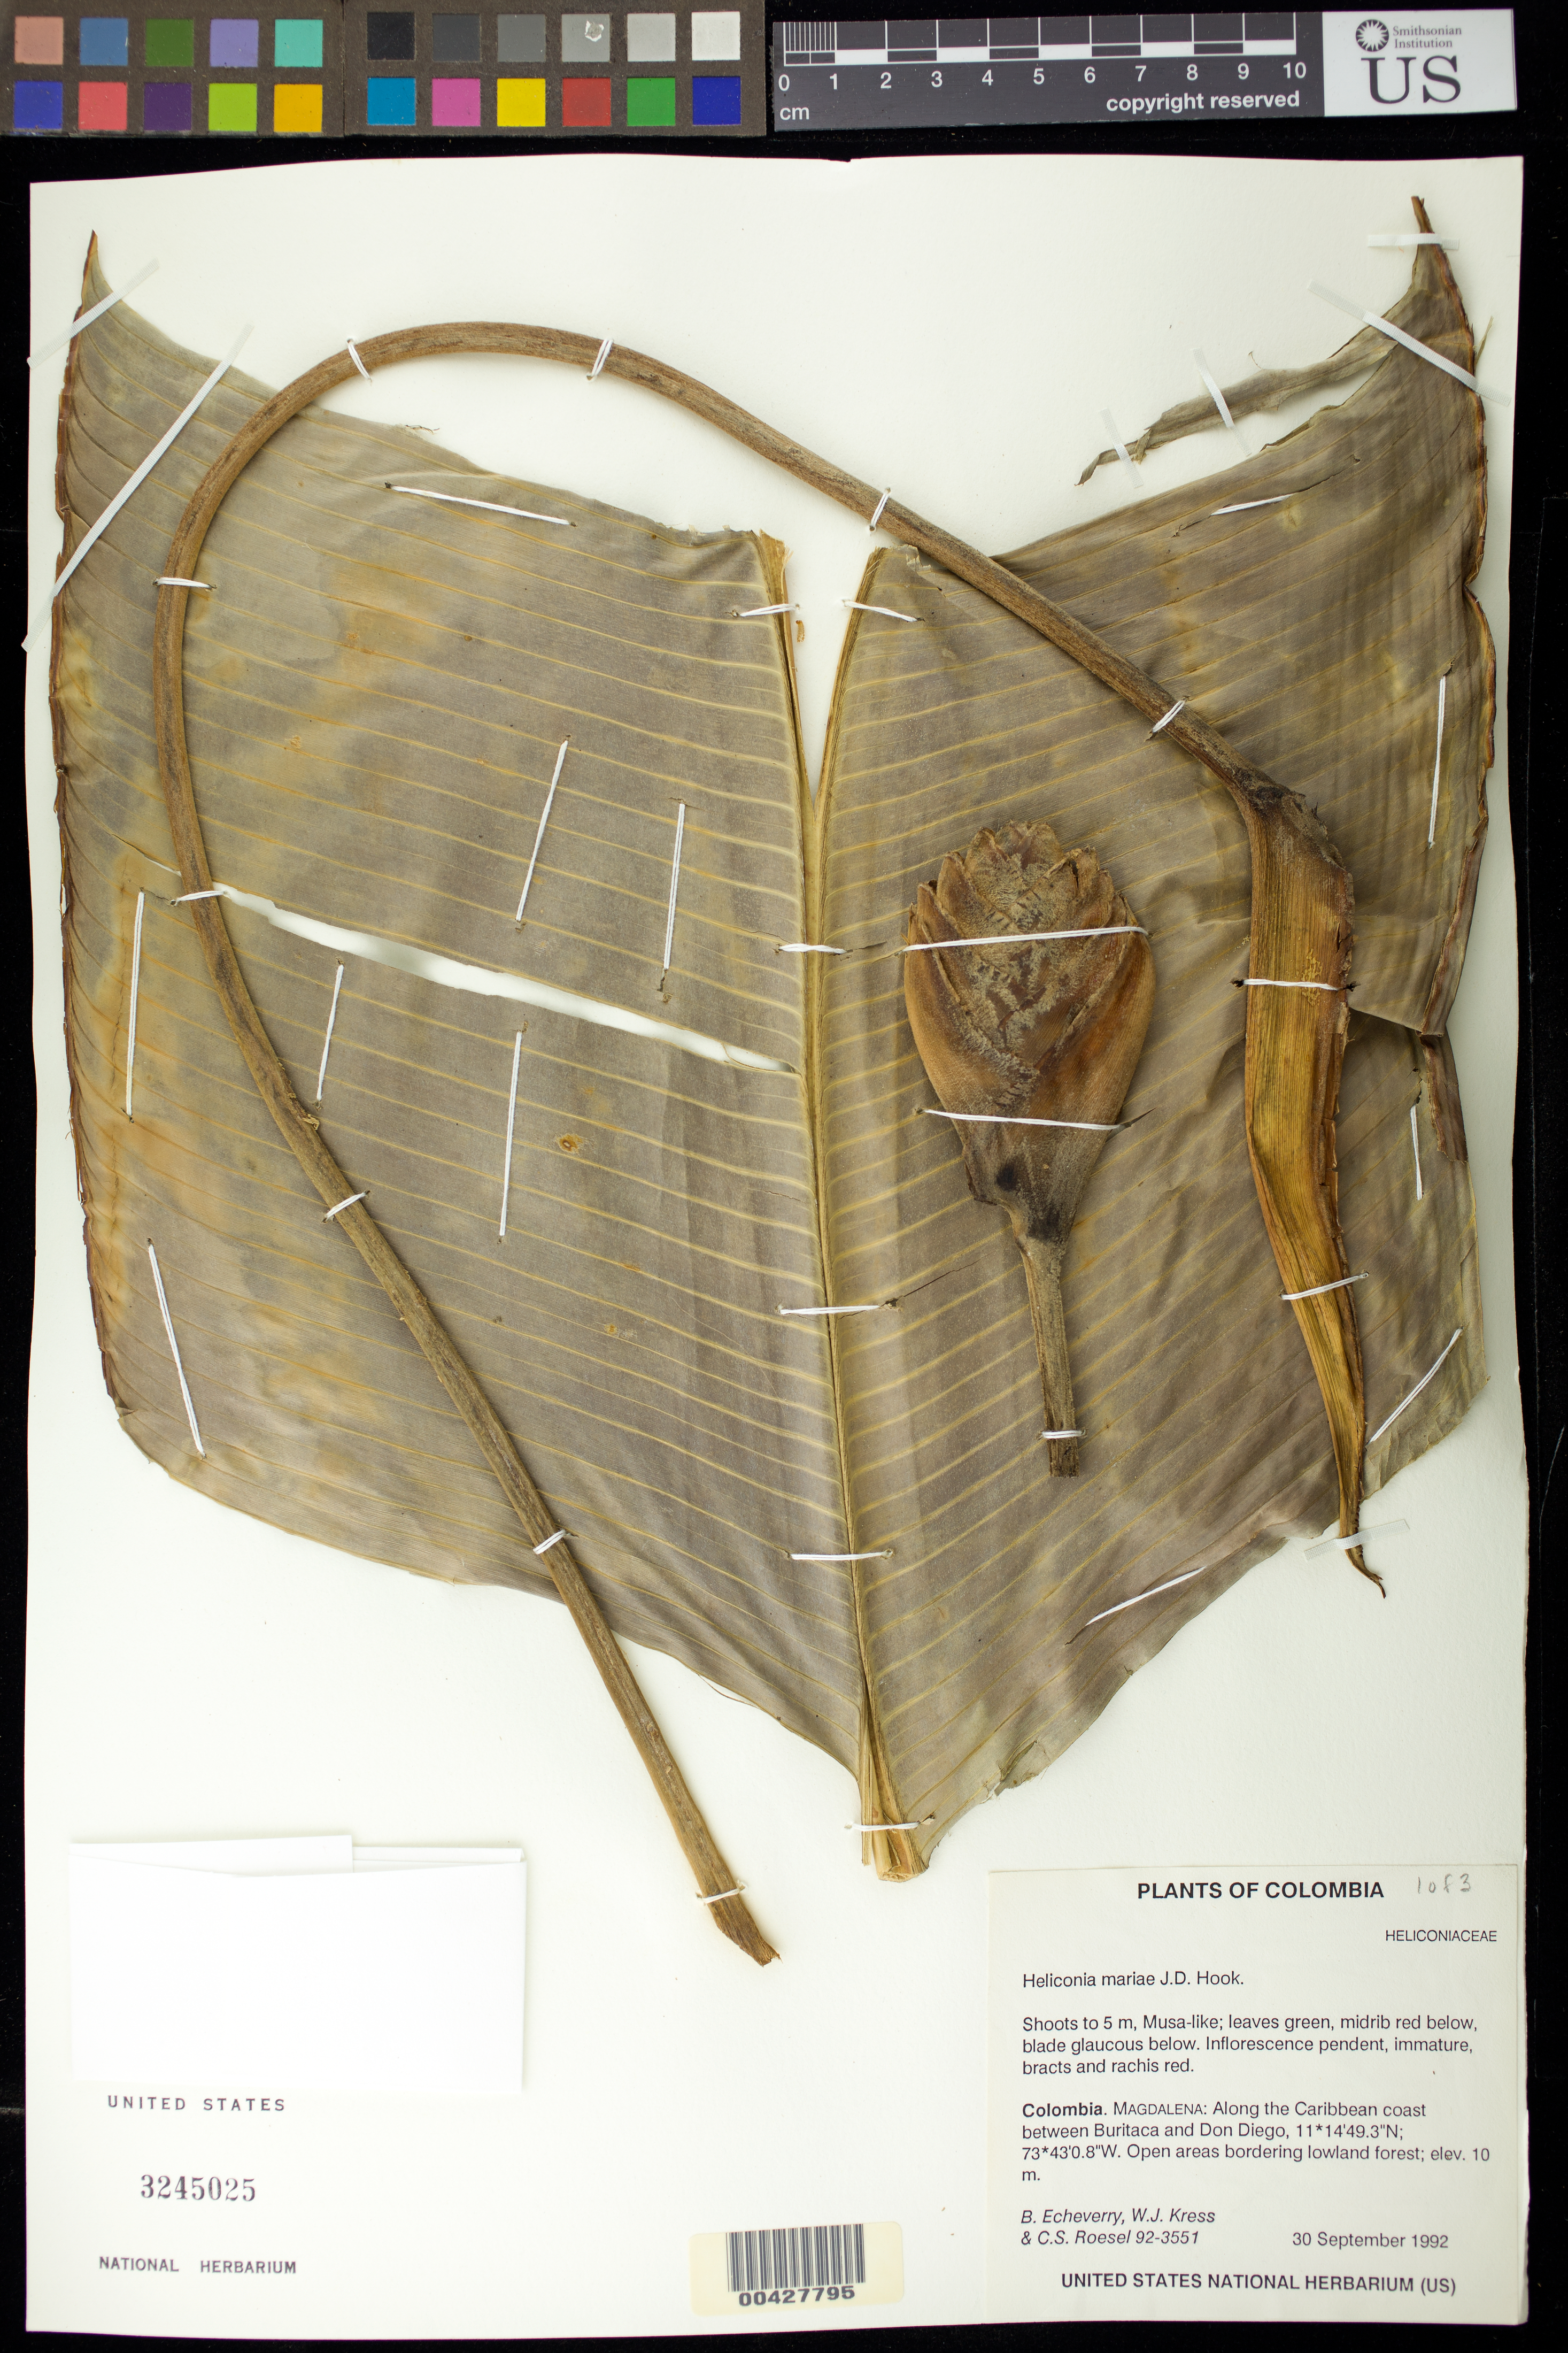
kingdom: Plantae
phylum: Tracheophyta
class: Liliopsida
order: Zingiberales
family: Heliconiaceae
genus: Heliconia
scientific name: Heliconia mariae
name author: Hook. f.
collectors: B. Echeverry, W. J. Kress & C. S. Roesel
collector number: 92-3551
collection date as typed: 30 Sep 1992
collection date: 1992-09-30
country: Colombia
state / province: Magdalena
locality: Along caribbean coast between buritaca and don diego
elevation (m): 10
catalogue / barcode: US 3245025